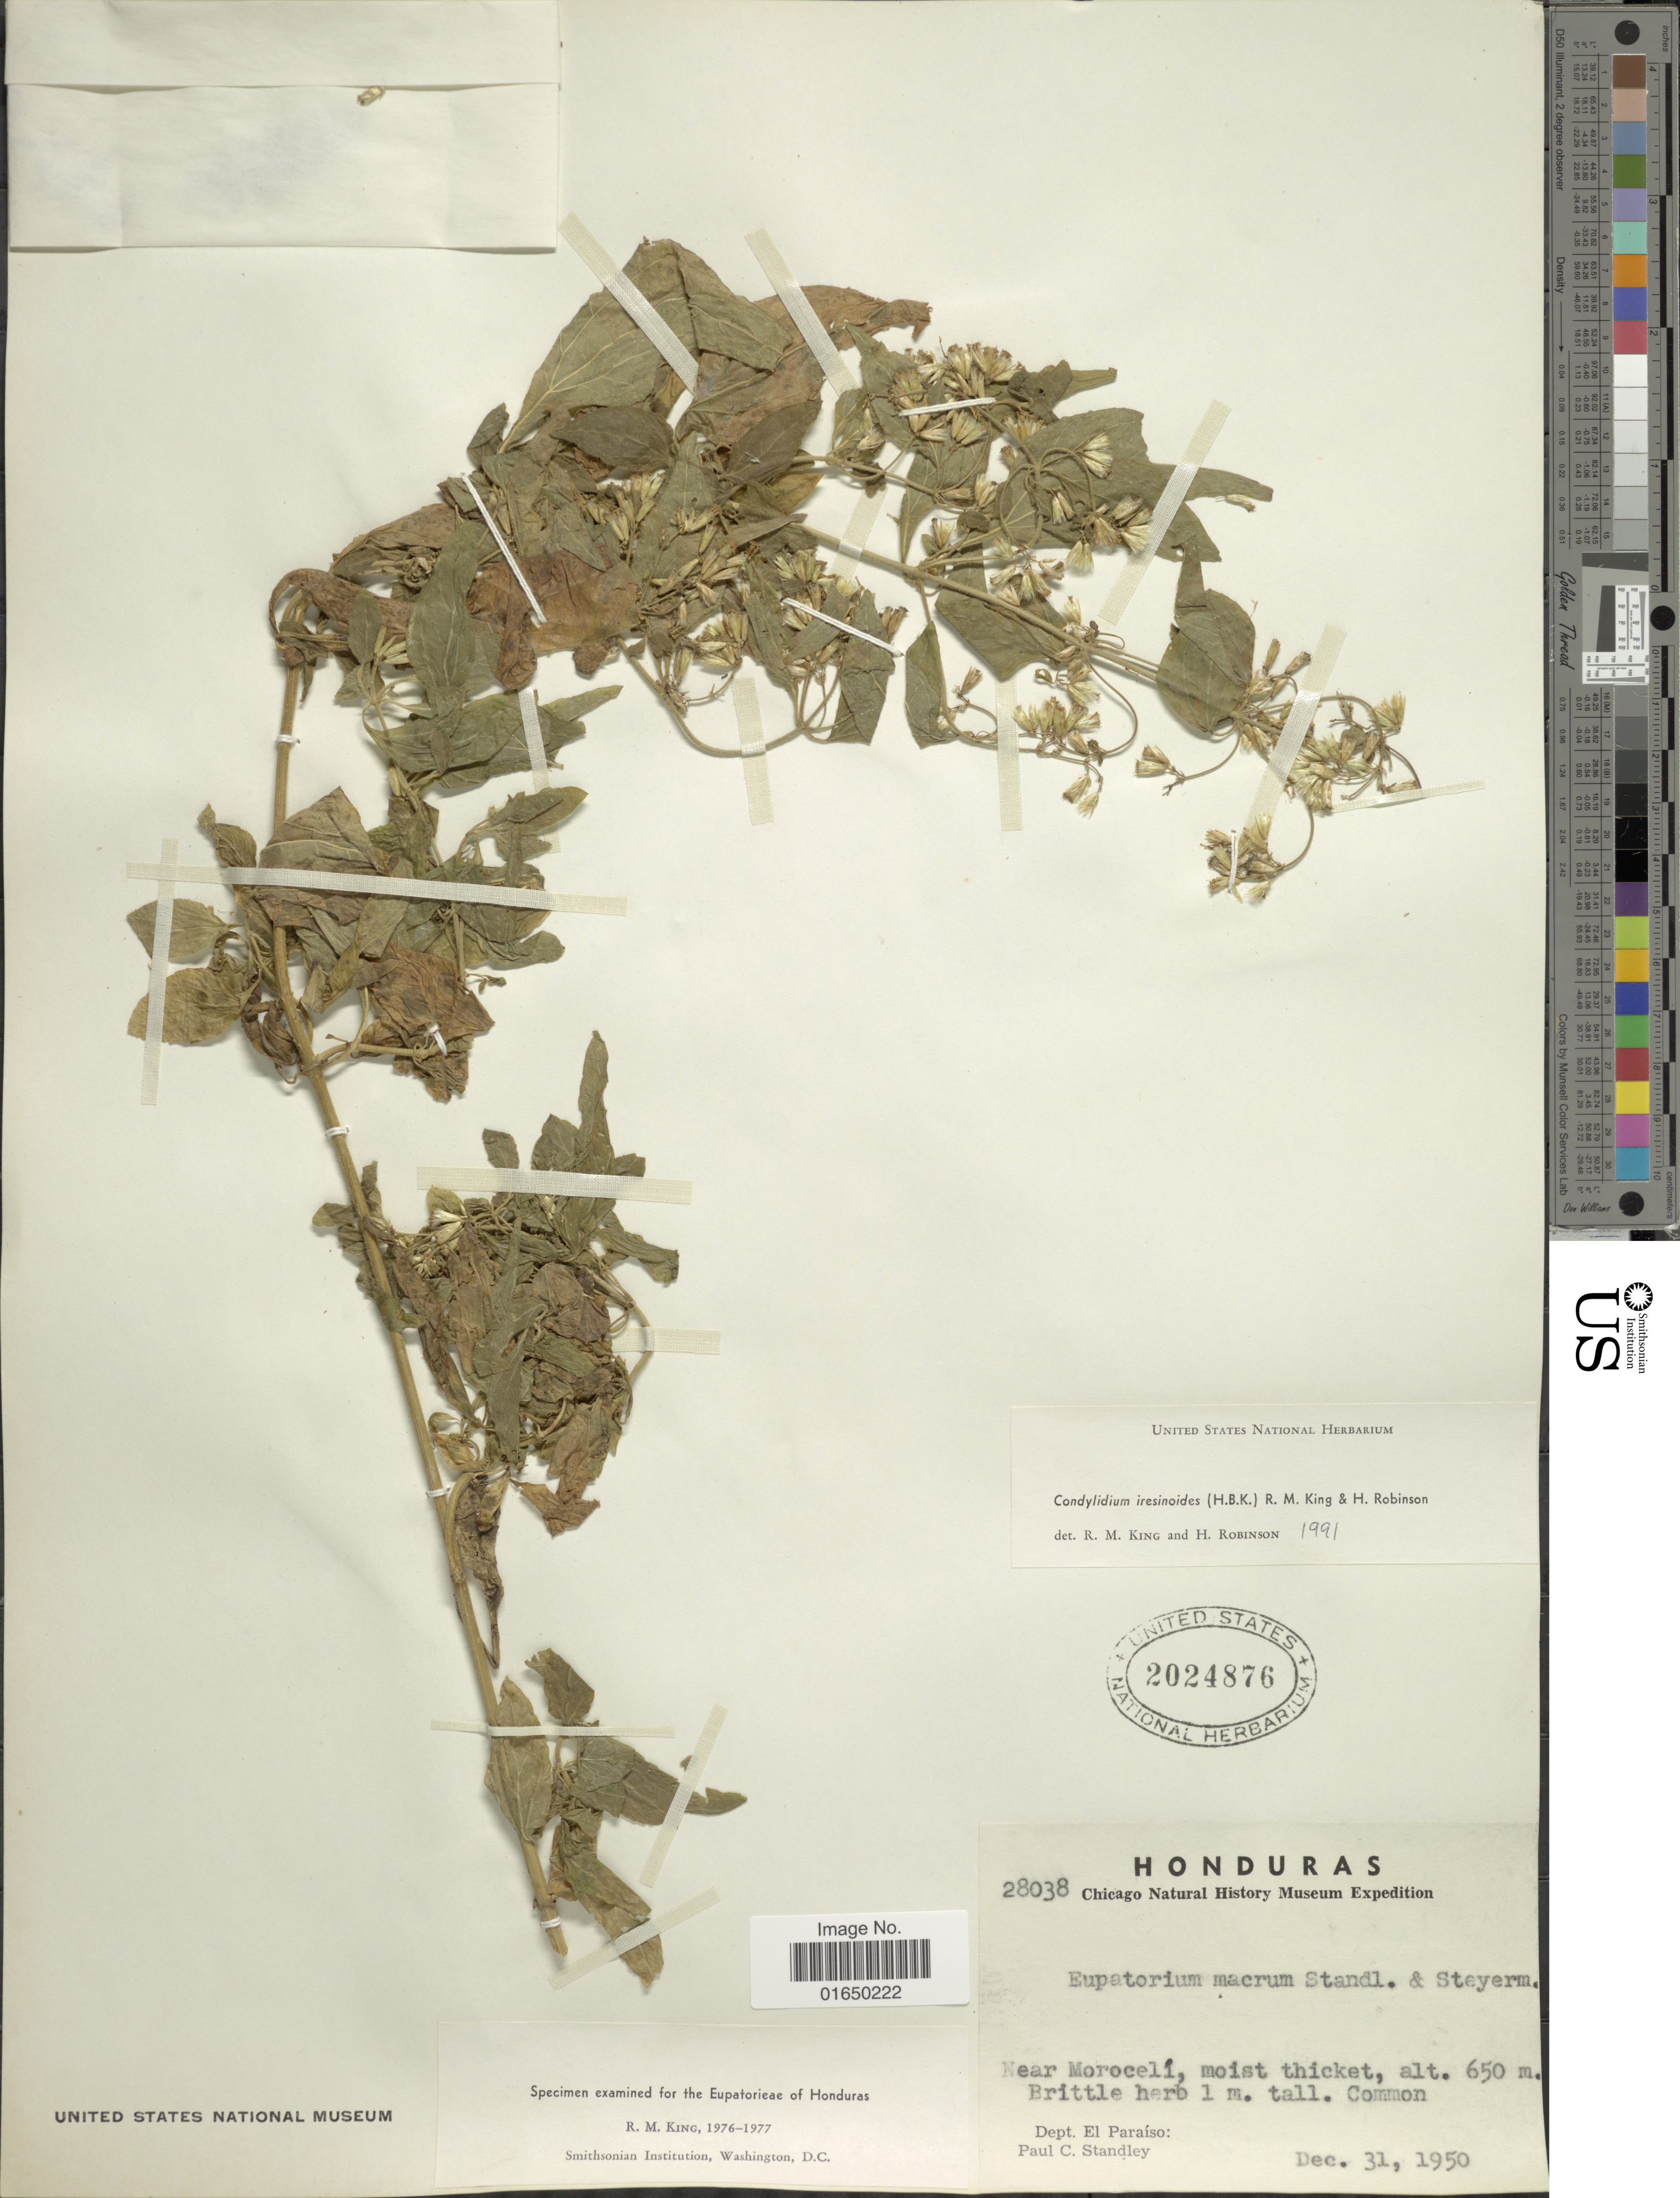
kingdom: Plantae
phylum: Tracheophyta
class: Magnoliopsida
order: Asterales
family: Asteraceae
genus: Condylidium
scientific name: Condylidium iresinoides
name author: (Kunth) R.M. King & H. Rob.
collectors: P. C. Standley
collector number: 28038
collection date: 1950-12-31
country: Honduras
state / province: El Paraíso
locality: Near Morocelí, moist thicket, Dept. El Paraíso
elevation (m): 650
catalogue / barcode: US 2024876